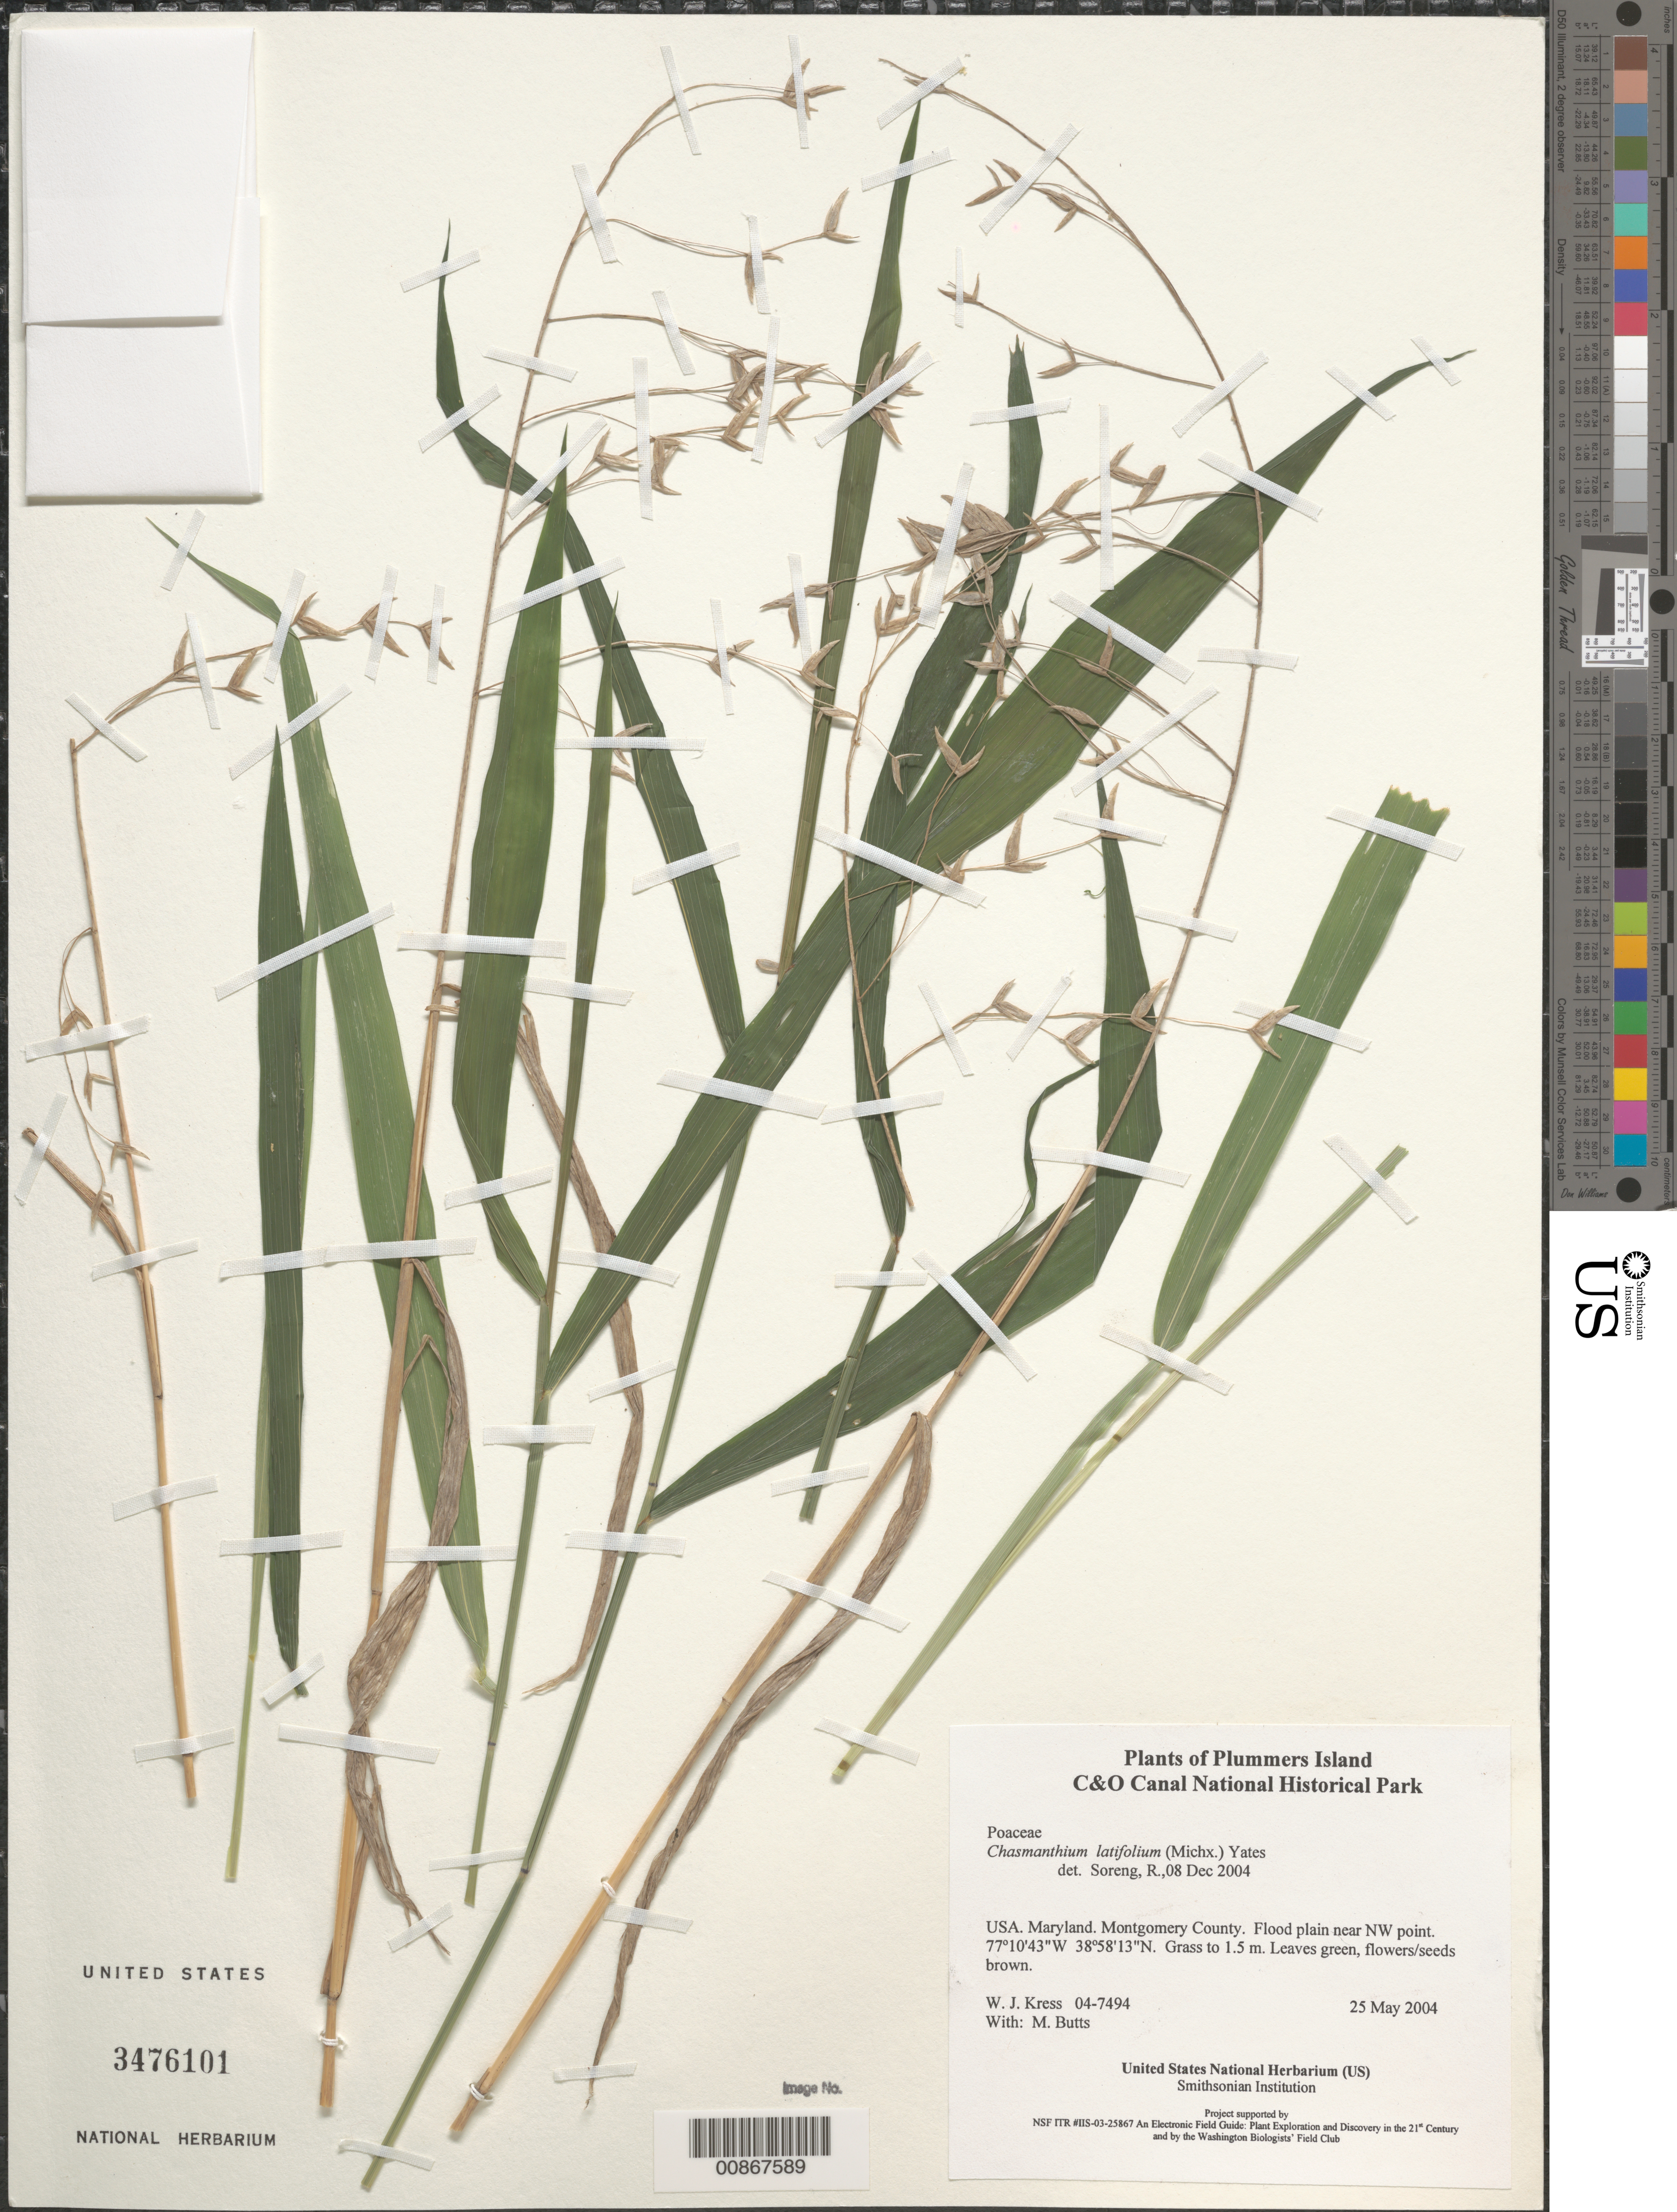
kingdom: Plantae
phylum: Tracheophyta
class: Liliopsida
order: Poales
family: Poaceae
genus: Chasmanthium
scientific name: Chasmanthium latifolium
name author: (Michx.) H.O. Yates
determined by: Soreng, Robert J., Research Associate (BOT), Smithsonian Institution - National Museum of Natural History (UNITED STATES)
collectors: W. J. Kress & M. B. Butts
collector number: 04-7494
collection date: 2004-05-25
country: United States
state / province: Maryland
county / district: Montgomery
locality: Chesapeake and Ohio Canal National Historical Park, Plummers Island, flood plain near NW pointt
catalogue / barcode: US 3476101